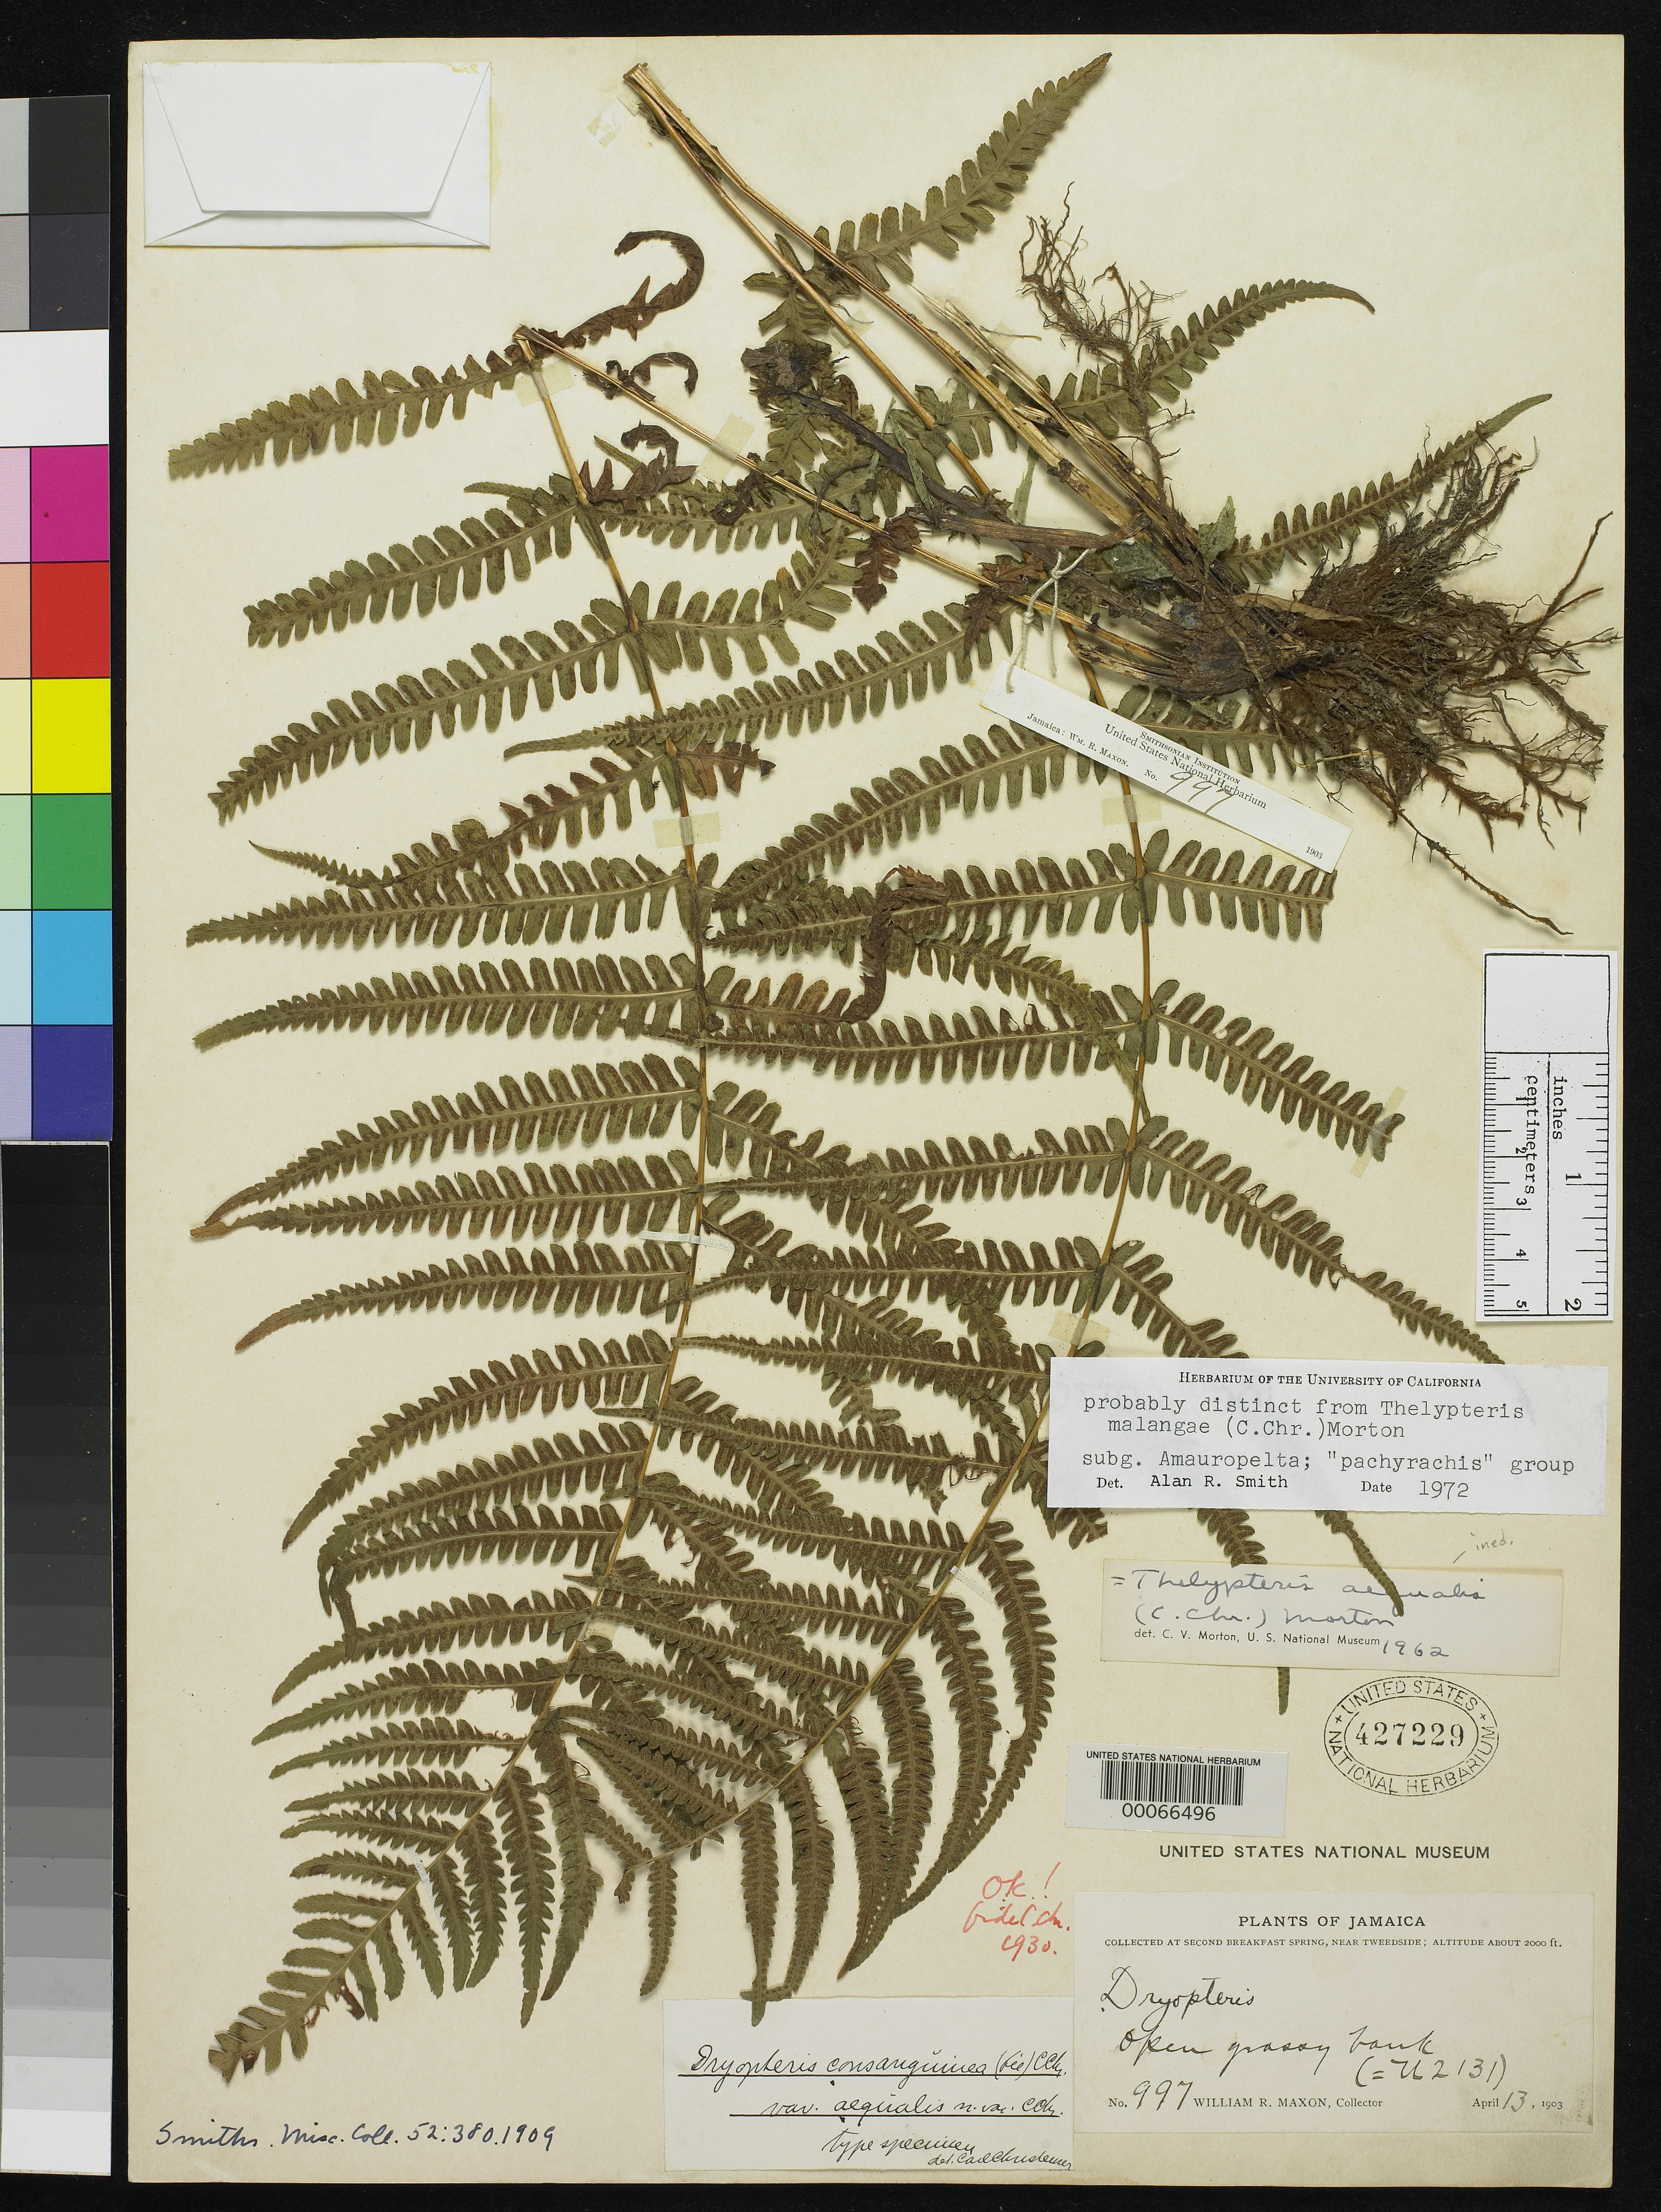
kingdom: Plantae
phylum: Tracheophyta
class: Polypodiopsida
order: Polypodiales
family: Dryopteridaceae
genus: Dryopteris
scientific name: Dryopteris consanguinea var. aequalis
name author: C. Chr.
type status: Holotype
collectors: W. R. Maxon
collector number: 997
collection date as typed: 13 Apr 1903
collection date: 1903-04-13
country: Jamaica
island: Greater Antilles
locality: Second Breakfast Spring, near Tweedside.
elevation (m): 610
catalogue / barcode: US 427229